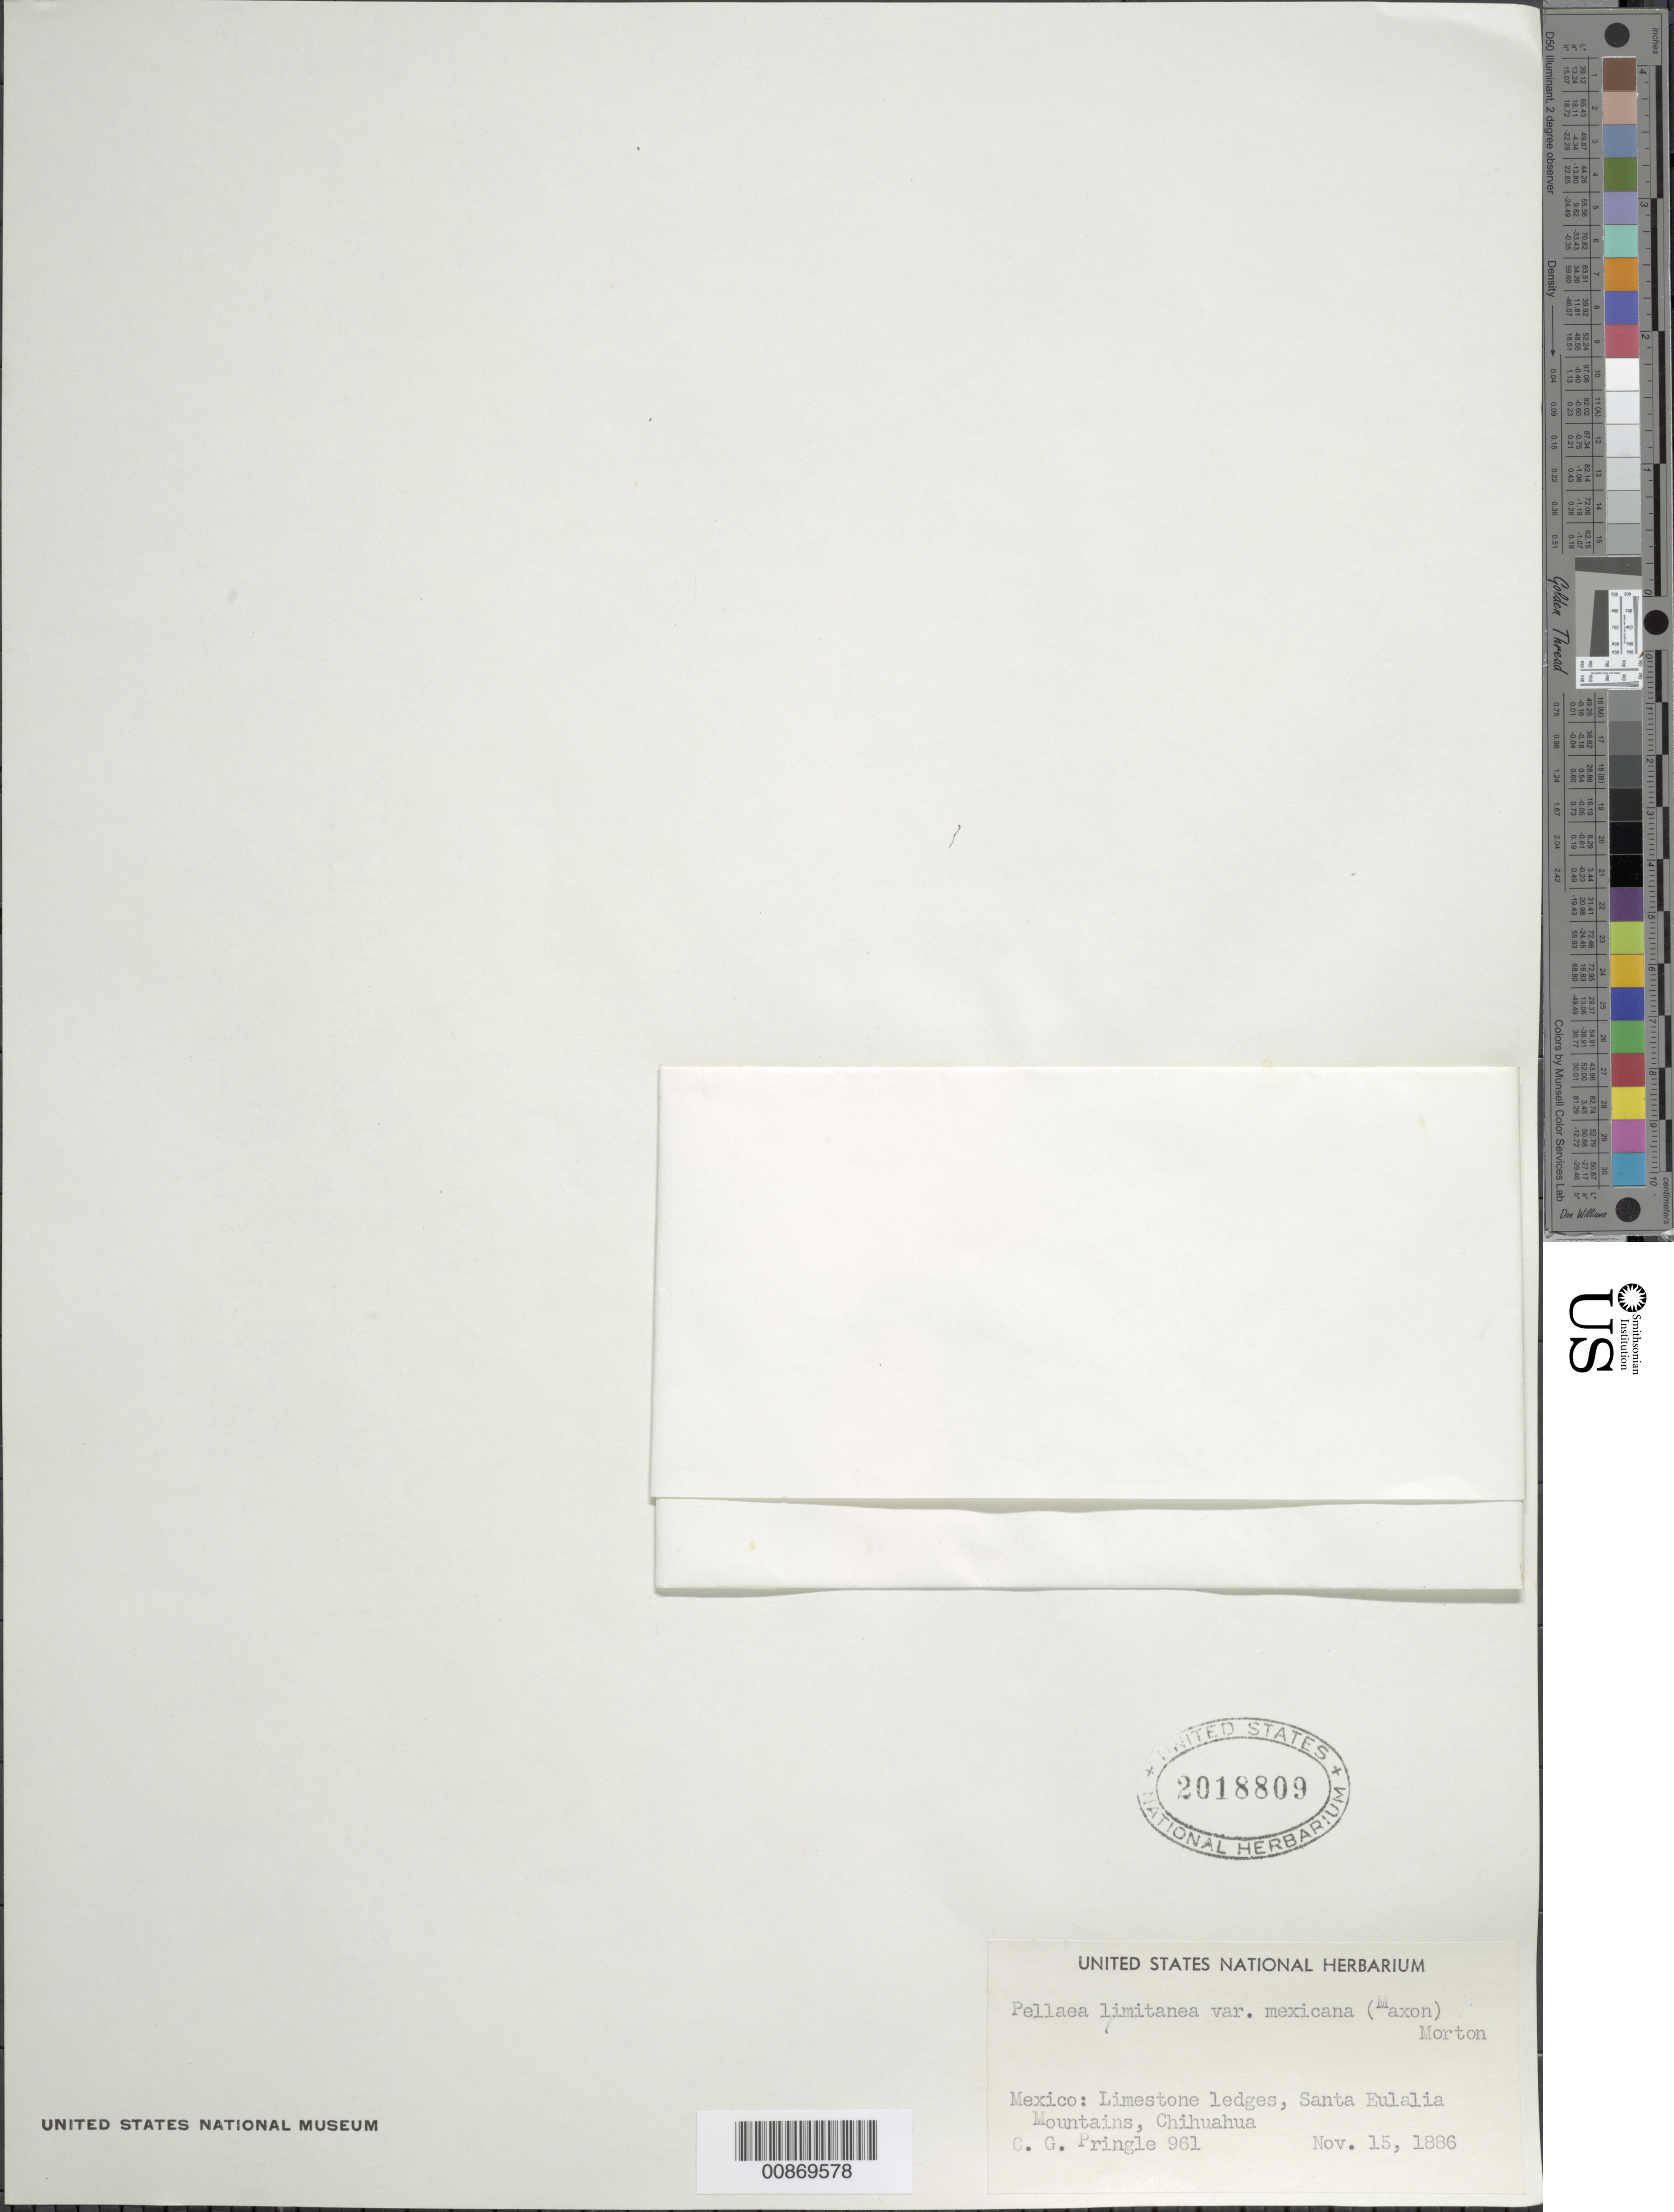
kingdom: Plantae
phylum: Tracheophyta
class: Polypodiopsida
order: Polypodiales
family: Pteridaceae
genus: Argyrochosma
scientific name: Argyrochosma limitanea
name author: (Maxon) Windham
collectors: C. G. Pringle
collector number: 961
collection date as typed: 15 Nov 1886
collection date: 1886-11-15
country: Mexico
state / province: Chihuahua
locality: Santa Eulalia Mountains, Chihuahua.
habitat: Limestone ledges.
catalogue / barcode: US 2018809